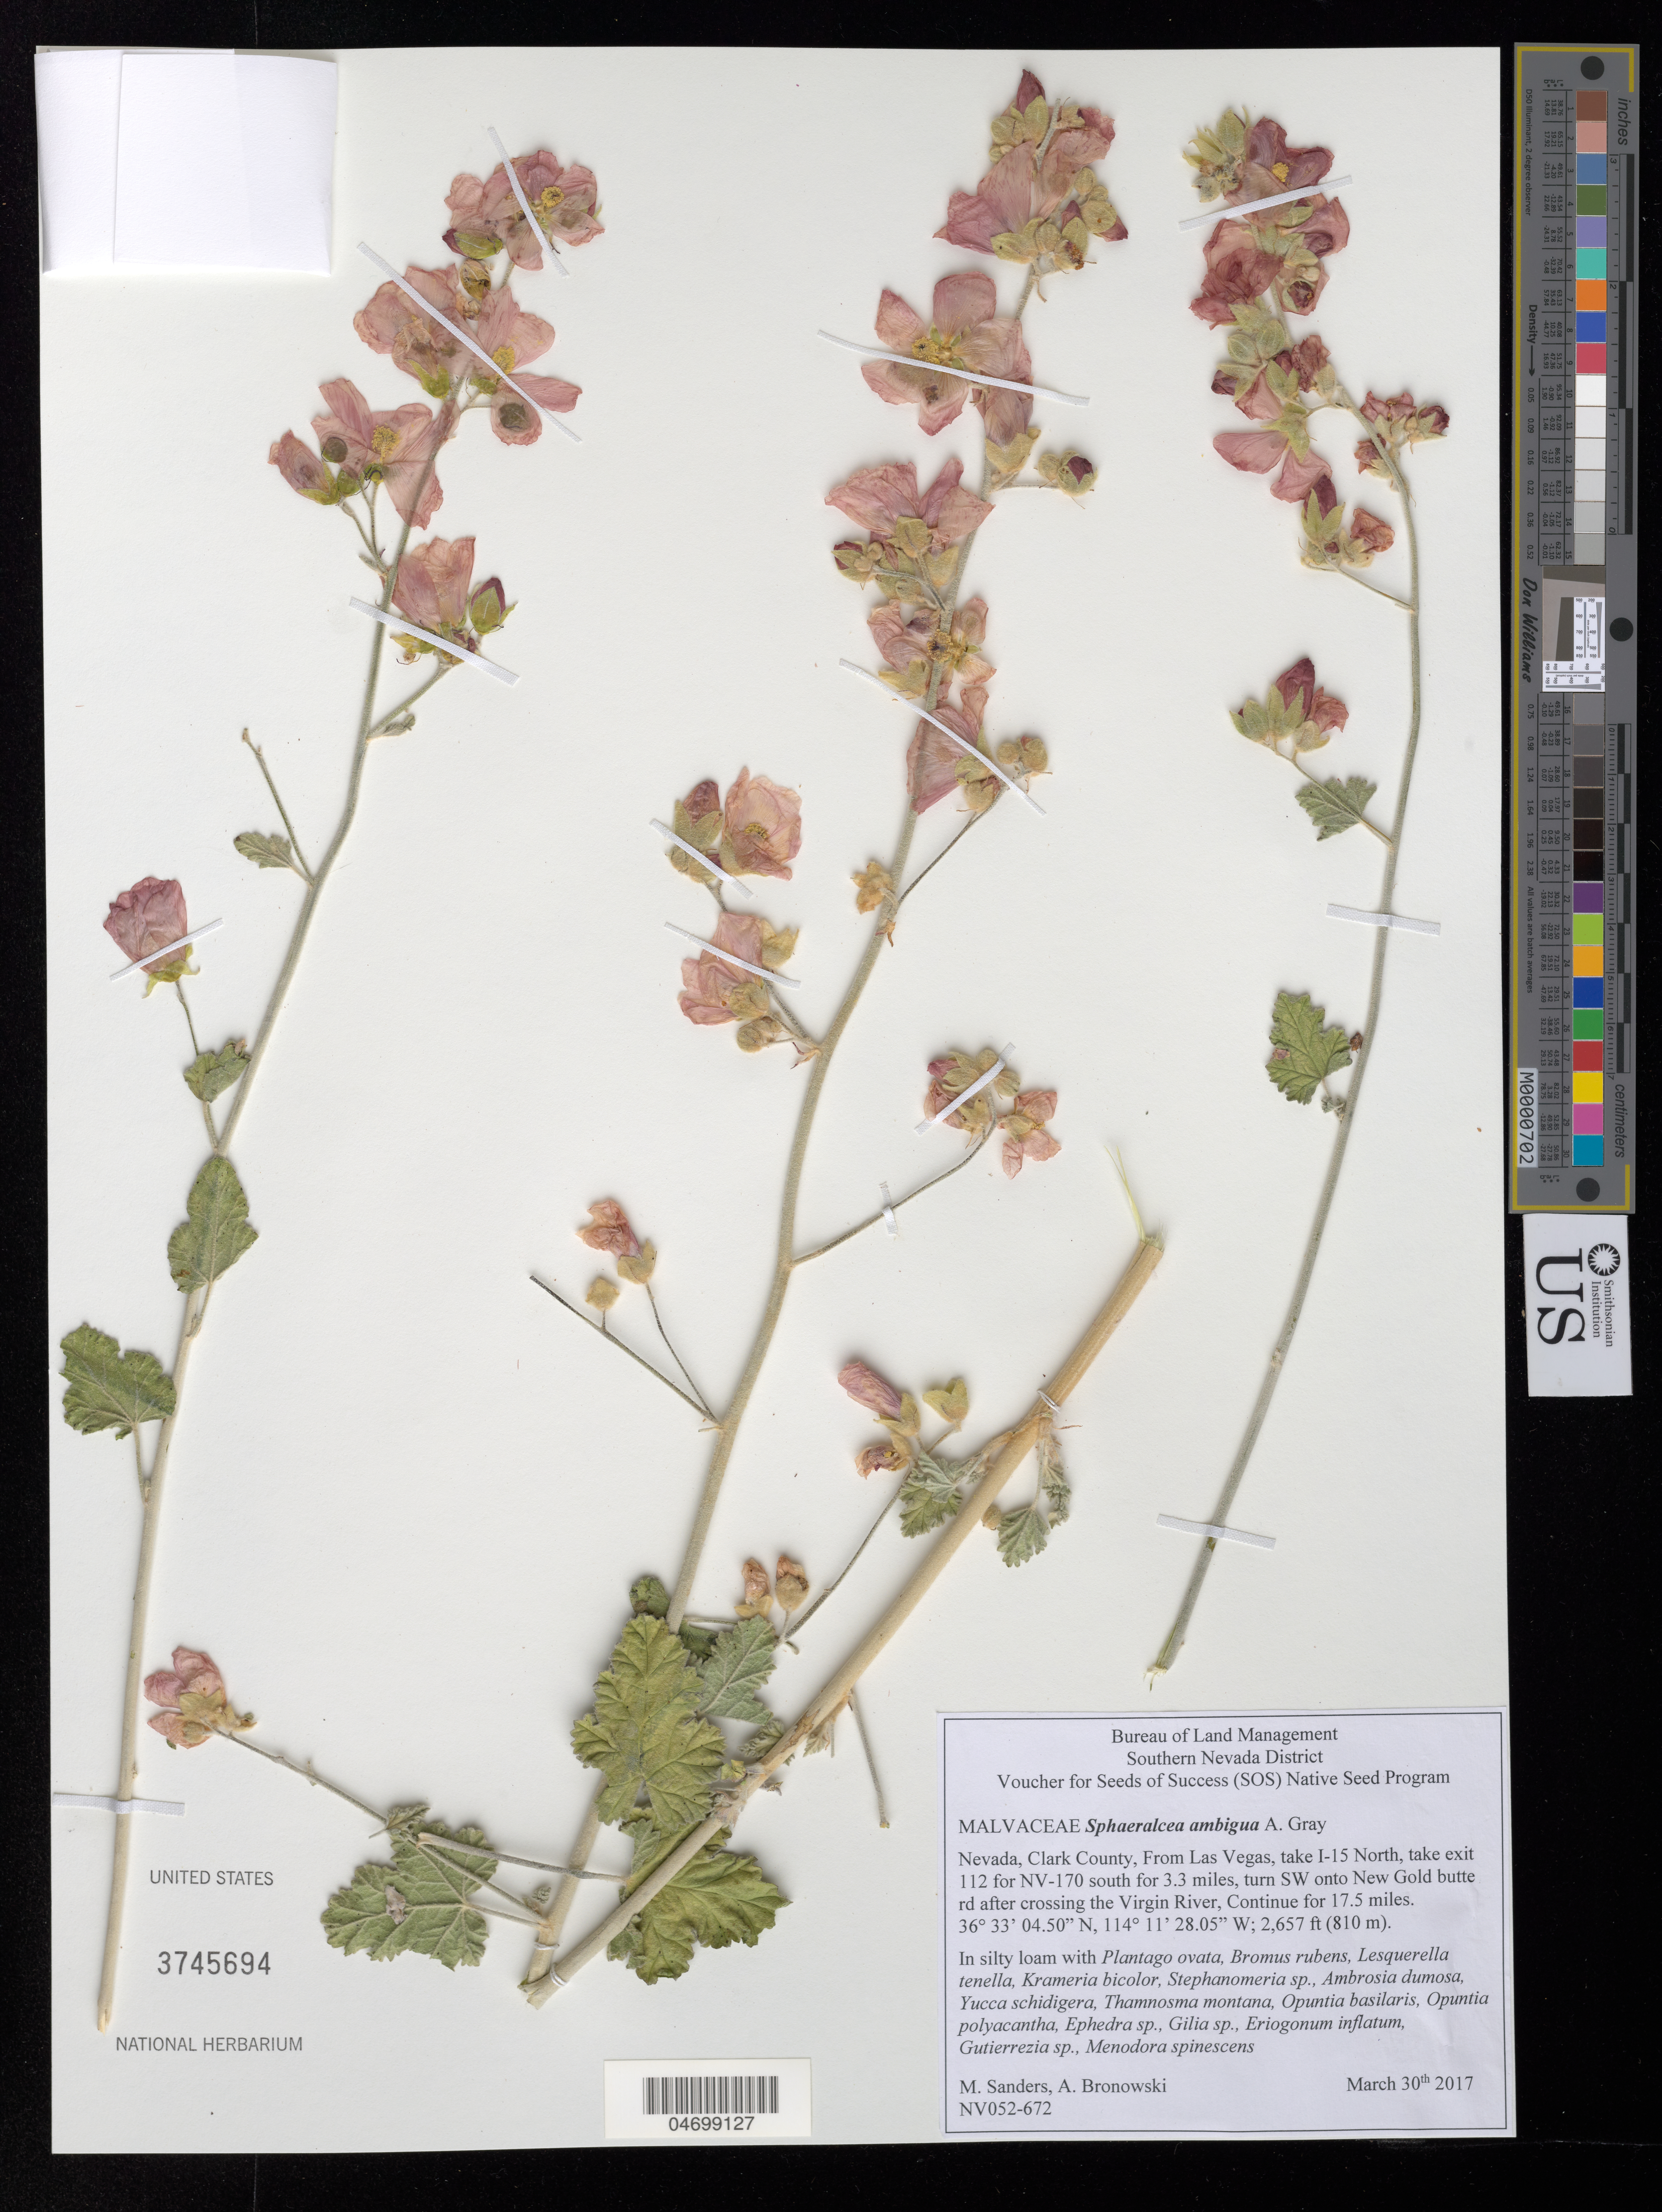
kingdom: Plantae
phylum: Tracheophyta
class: Magnoliopsida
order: Malvales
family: Malvaceae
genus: Sphaeralcea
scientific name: Sphaeralcea ambigua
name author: A. Gray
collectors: M. Sanders & A. Bronowski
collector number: NV052-672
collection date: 2017-03-30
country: United States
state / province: Nevada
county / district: Clark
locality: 17.5 mi. on New Gold butte Rd. after crossing the Virgin River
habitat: In silty loam. With Plantago ovata, Bromus rubens, Krameria bicolor, etc.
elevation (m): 810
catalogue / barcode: US 3745694